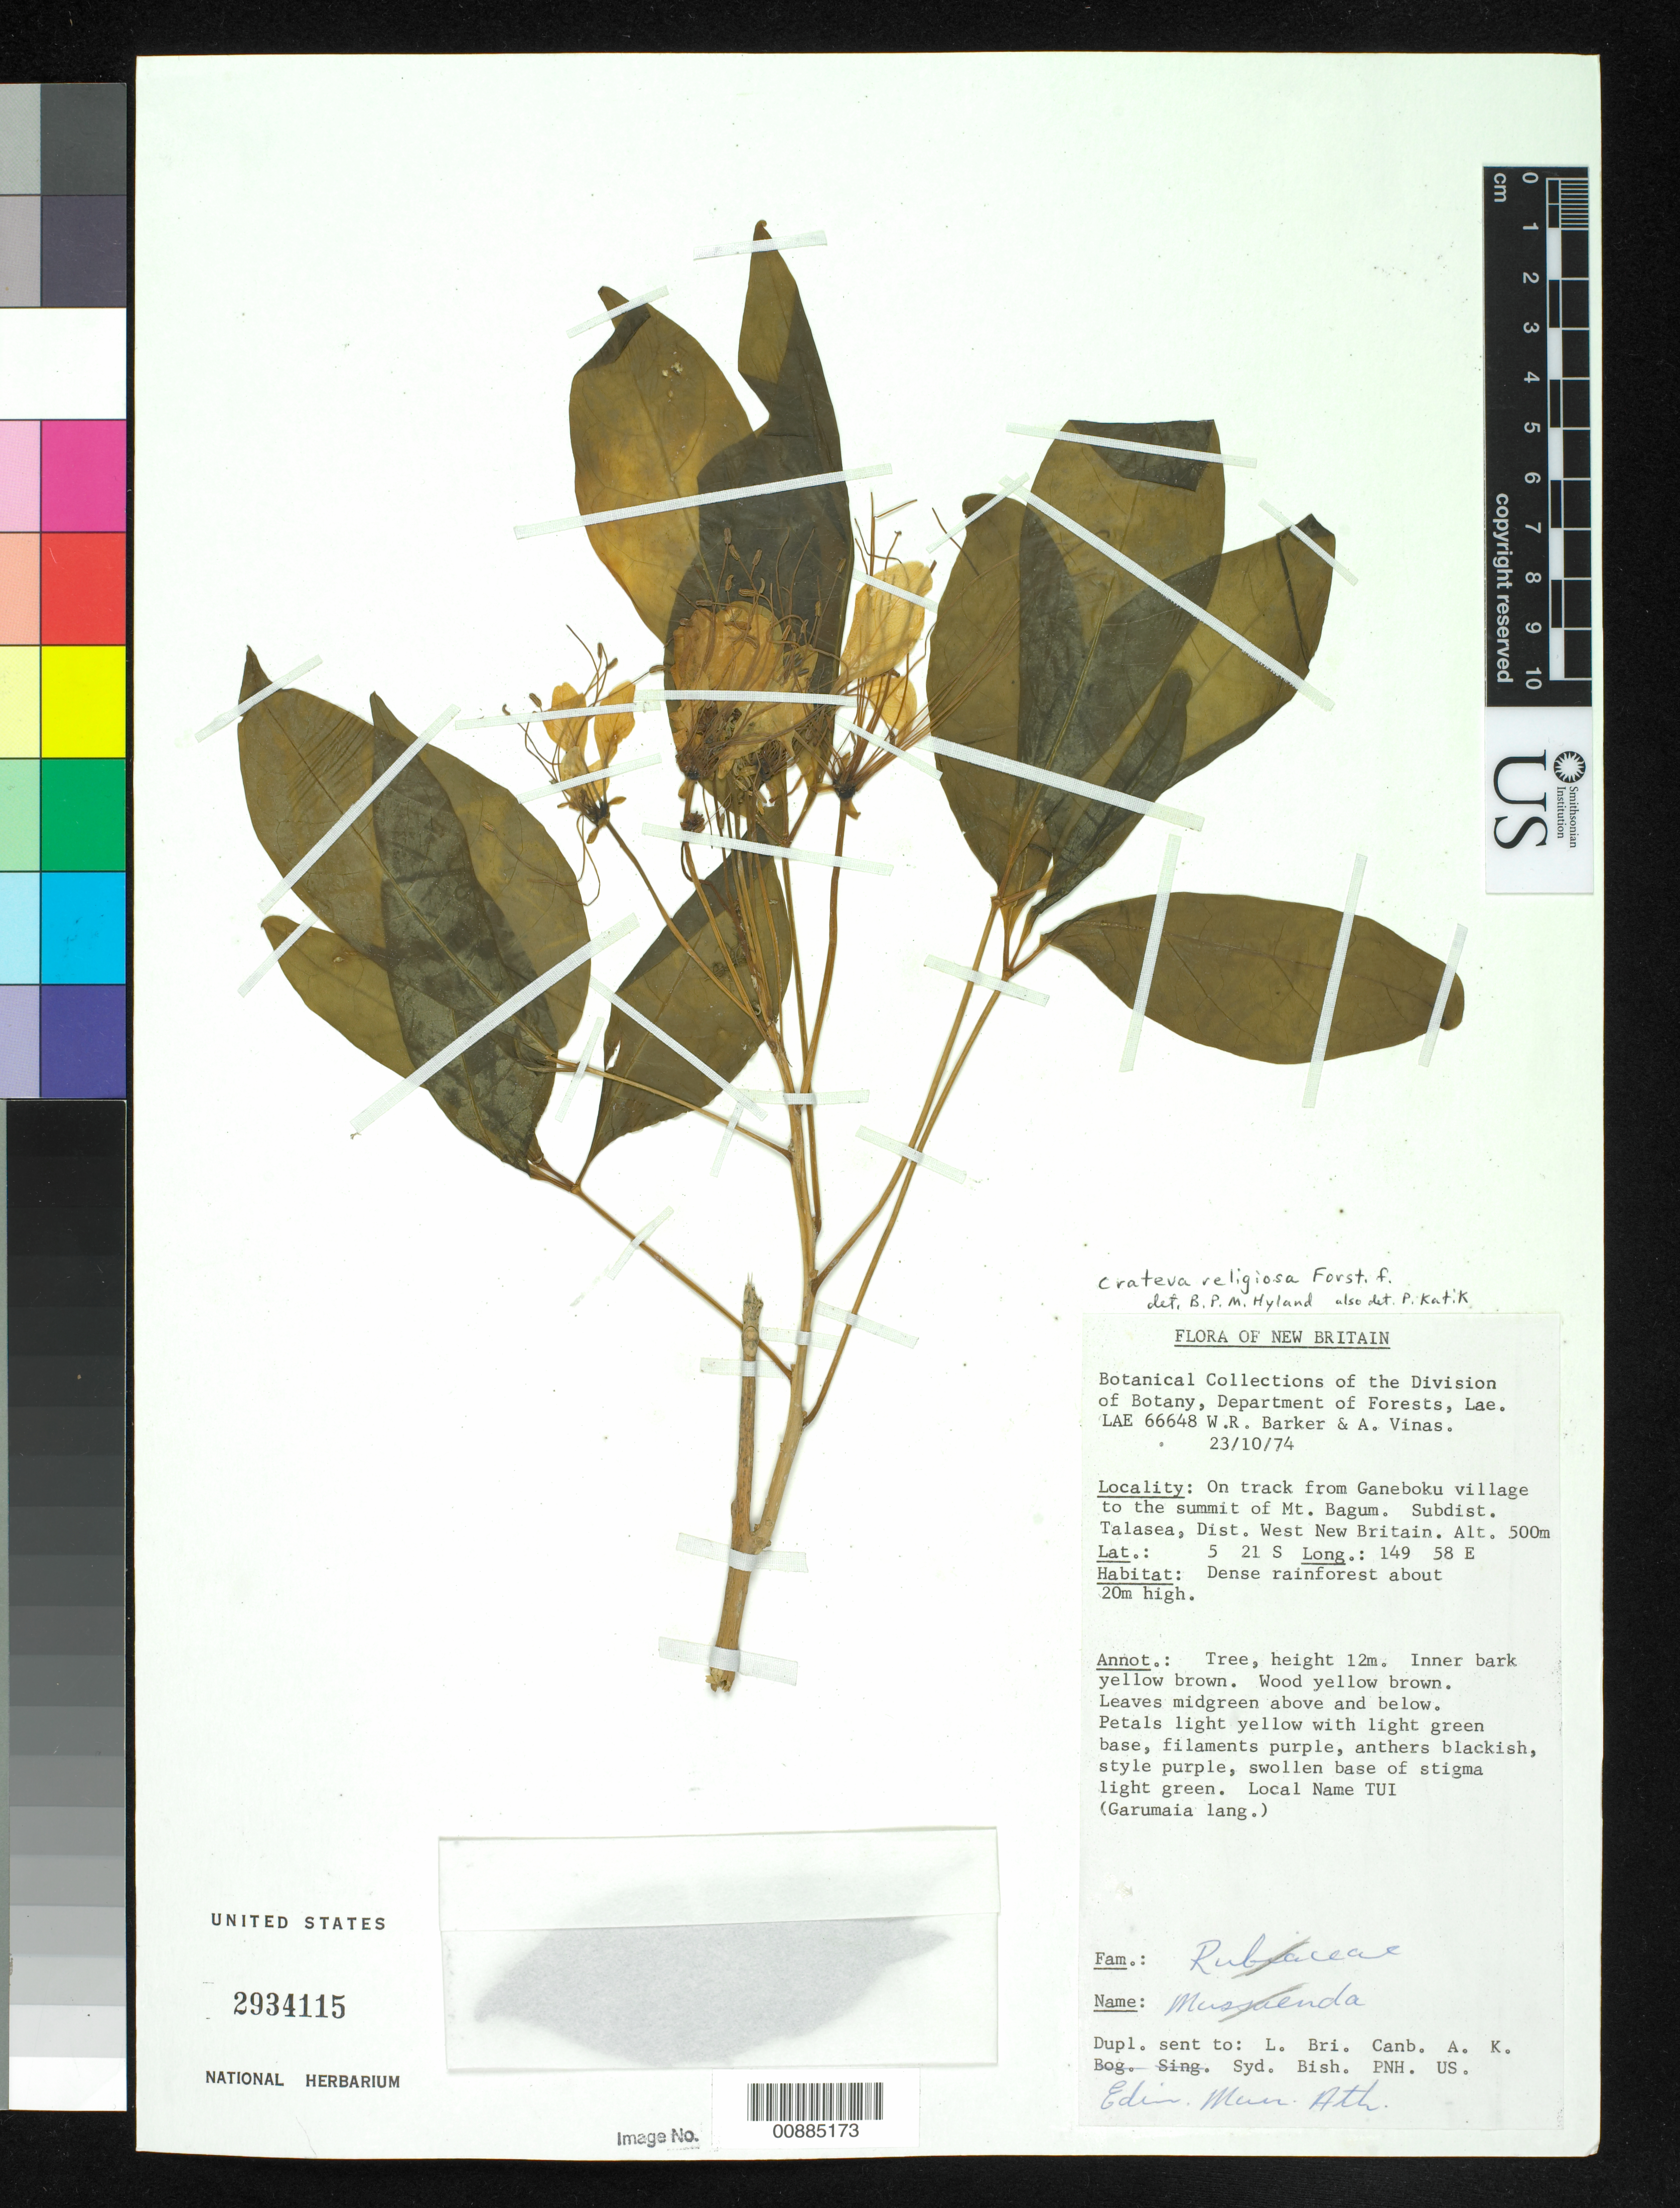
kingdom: Plantae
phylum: Tracheophyta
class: Magnoliopsida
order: Brassicales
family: Capparaceae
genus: Crateva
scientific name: Crateva religiosa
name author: G. Forst.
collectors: W. R. Barker & A. Vinas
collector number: LAE 66648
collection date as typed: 23 Oct 1974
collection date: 1974-10-23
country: Papua New Guinea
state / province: West New Britain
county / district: Talasea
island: New Britain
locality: On track from Ganeboku village to the summit of Mt. Bagum.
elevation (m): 500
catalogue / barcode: US 2934115